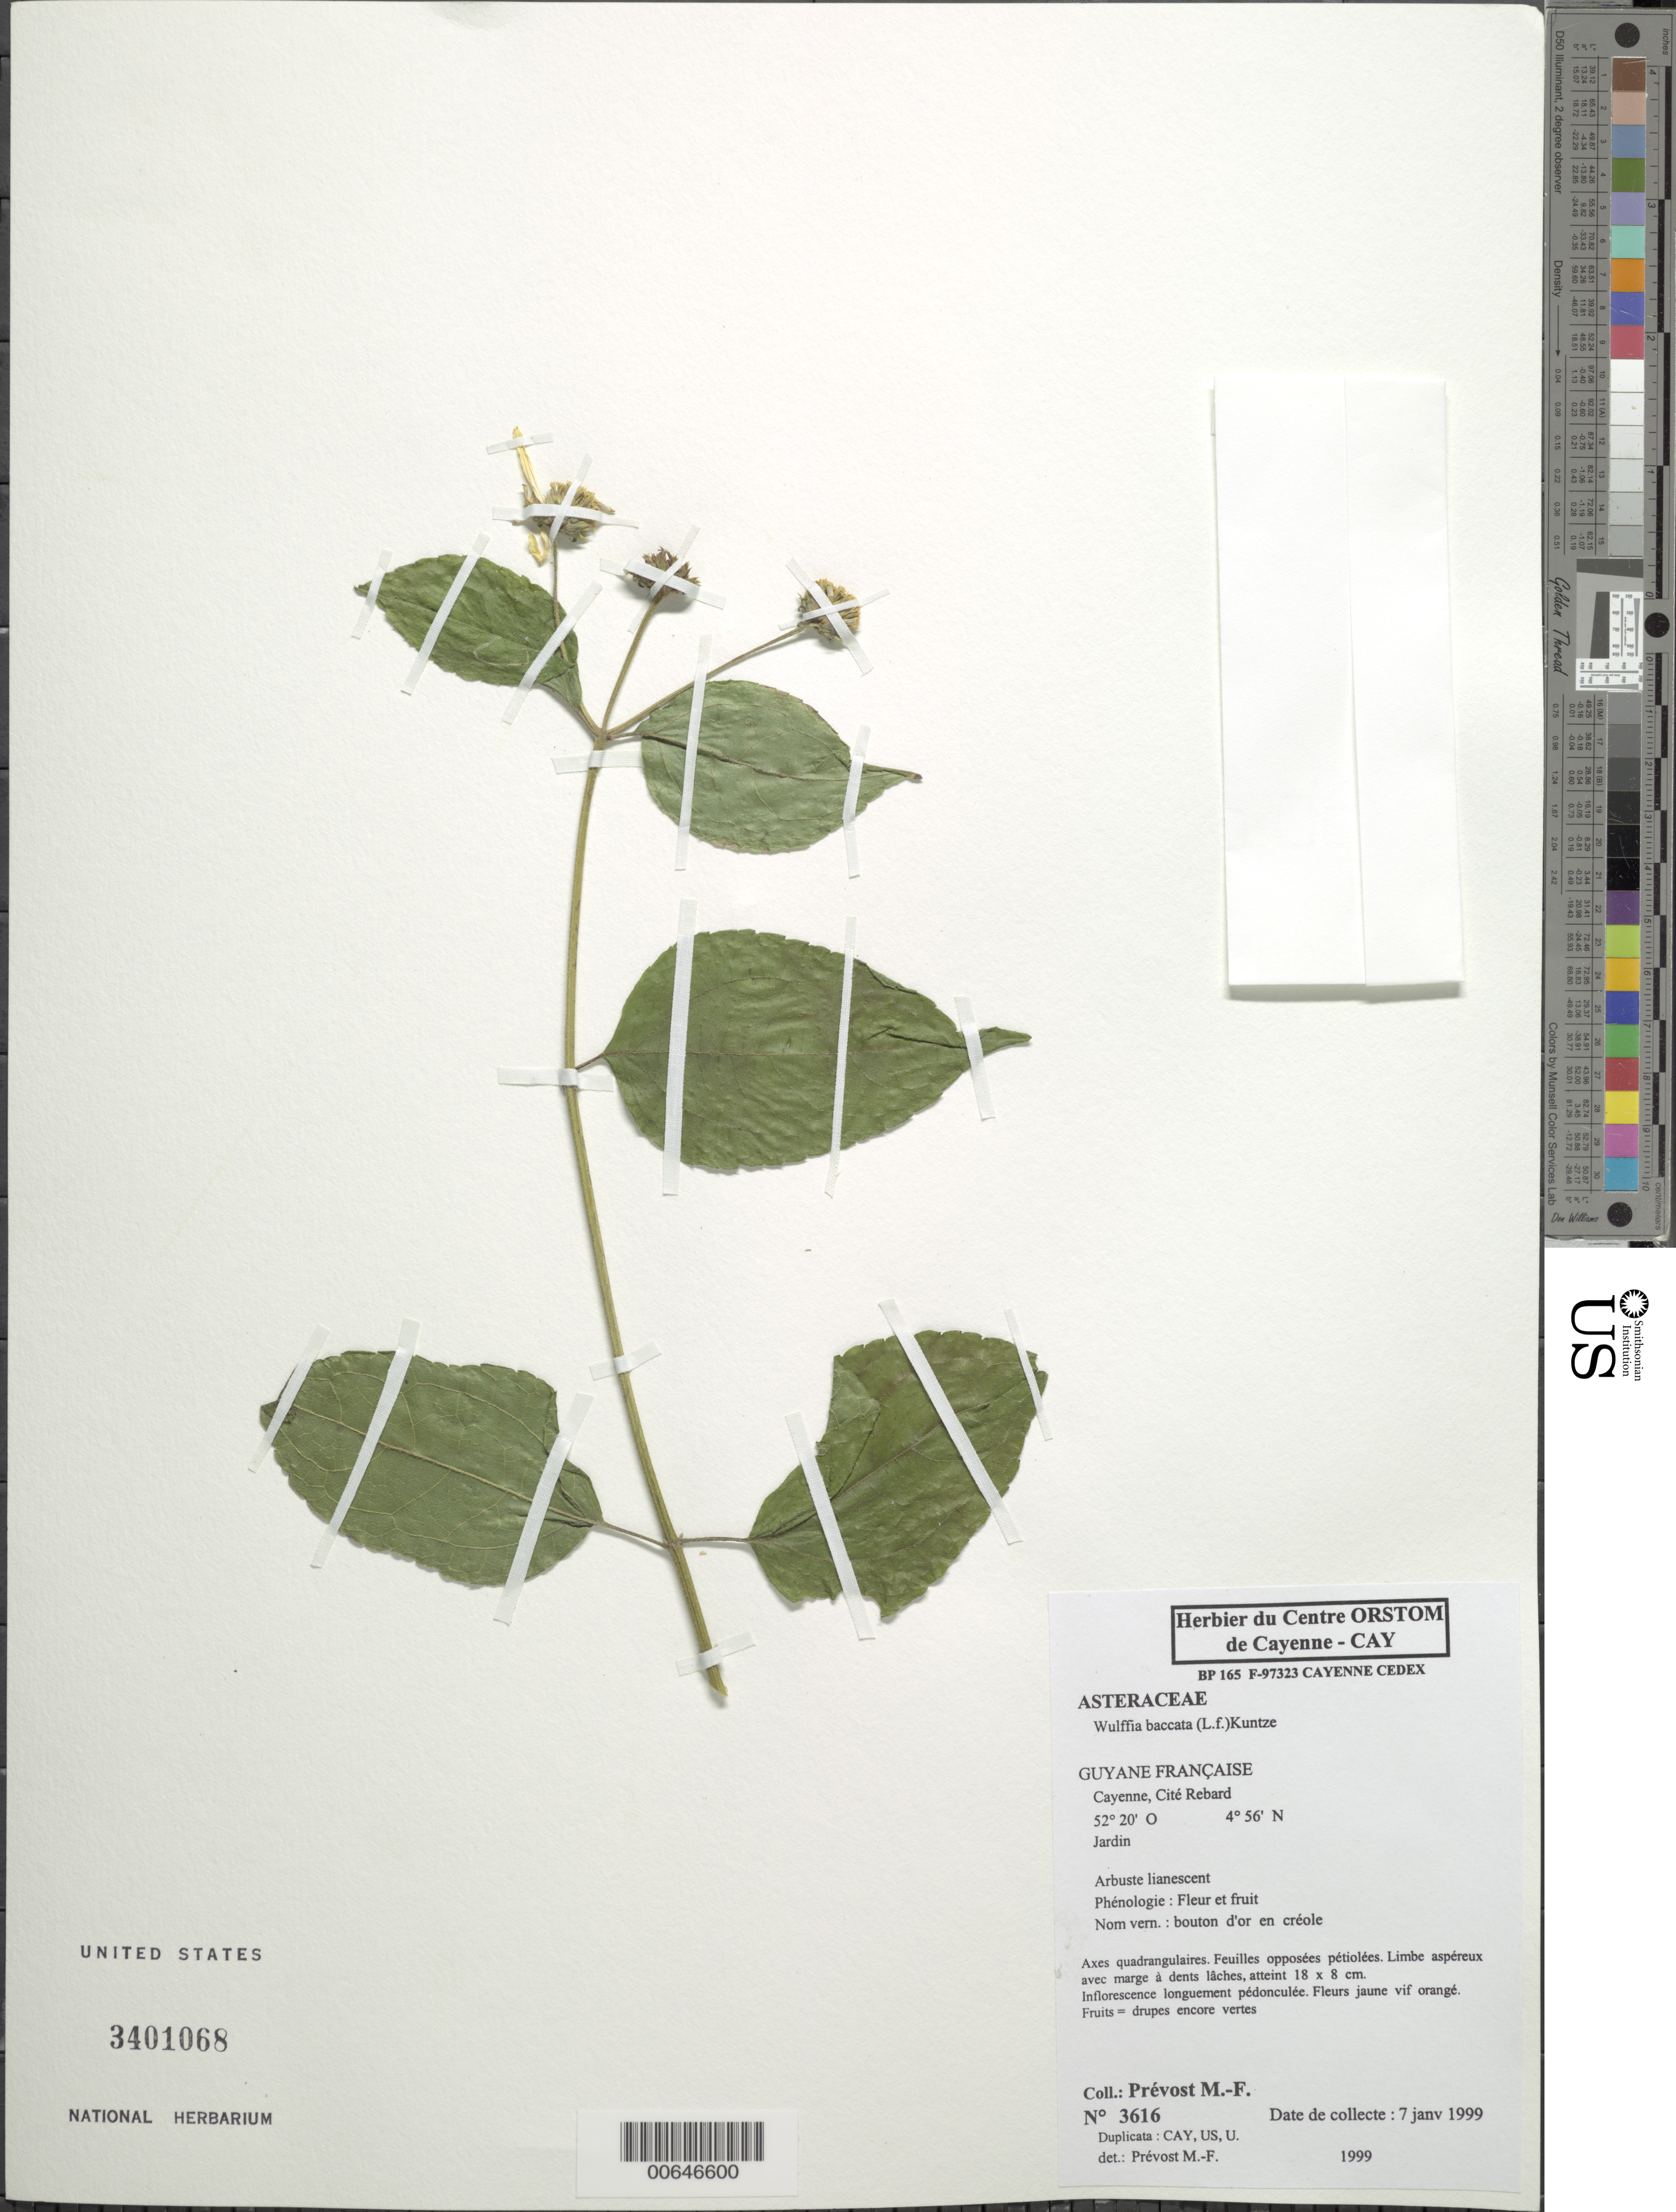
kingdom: Plantae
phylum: Tracheophyta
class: Magnoliopsida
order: Asterales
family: Asteraceae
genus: Wulffia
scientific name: Wulffia baccata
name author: (L. f.) Kuntze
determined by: Prévost, M.-F.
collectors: M.-F. Prévost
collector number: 3616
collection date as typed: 7-Jan-99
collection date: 1999-01-07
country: French Guiana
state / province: Cayenne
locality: Cayenne, Cité Rebard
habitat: Garden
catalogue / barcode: US 3401068